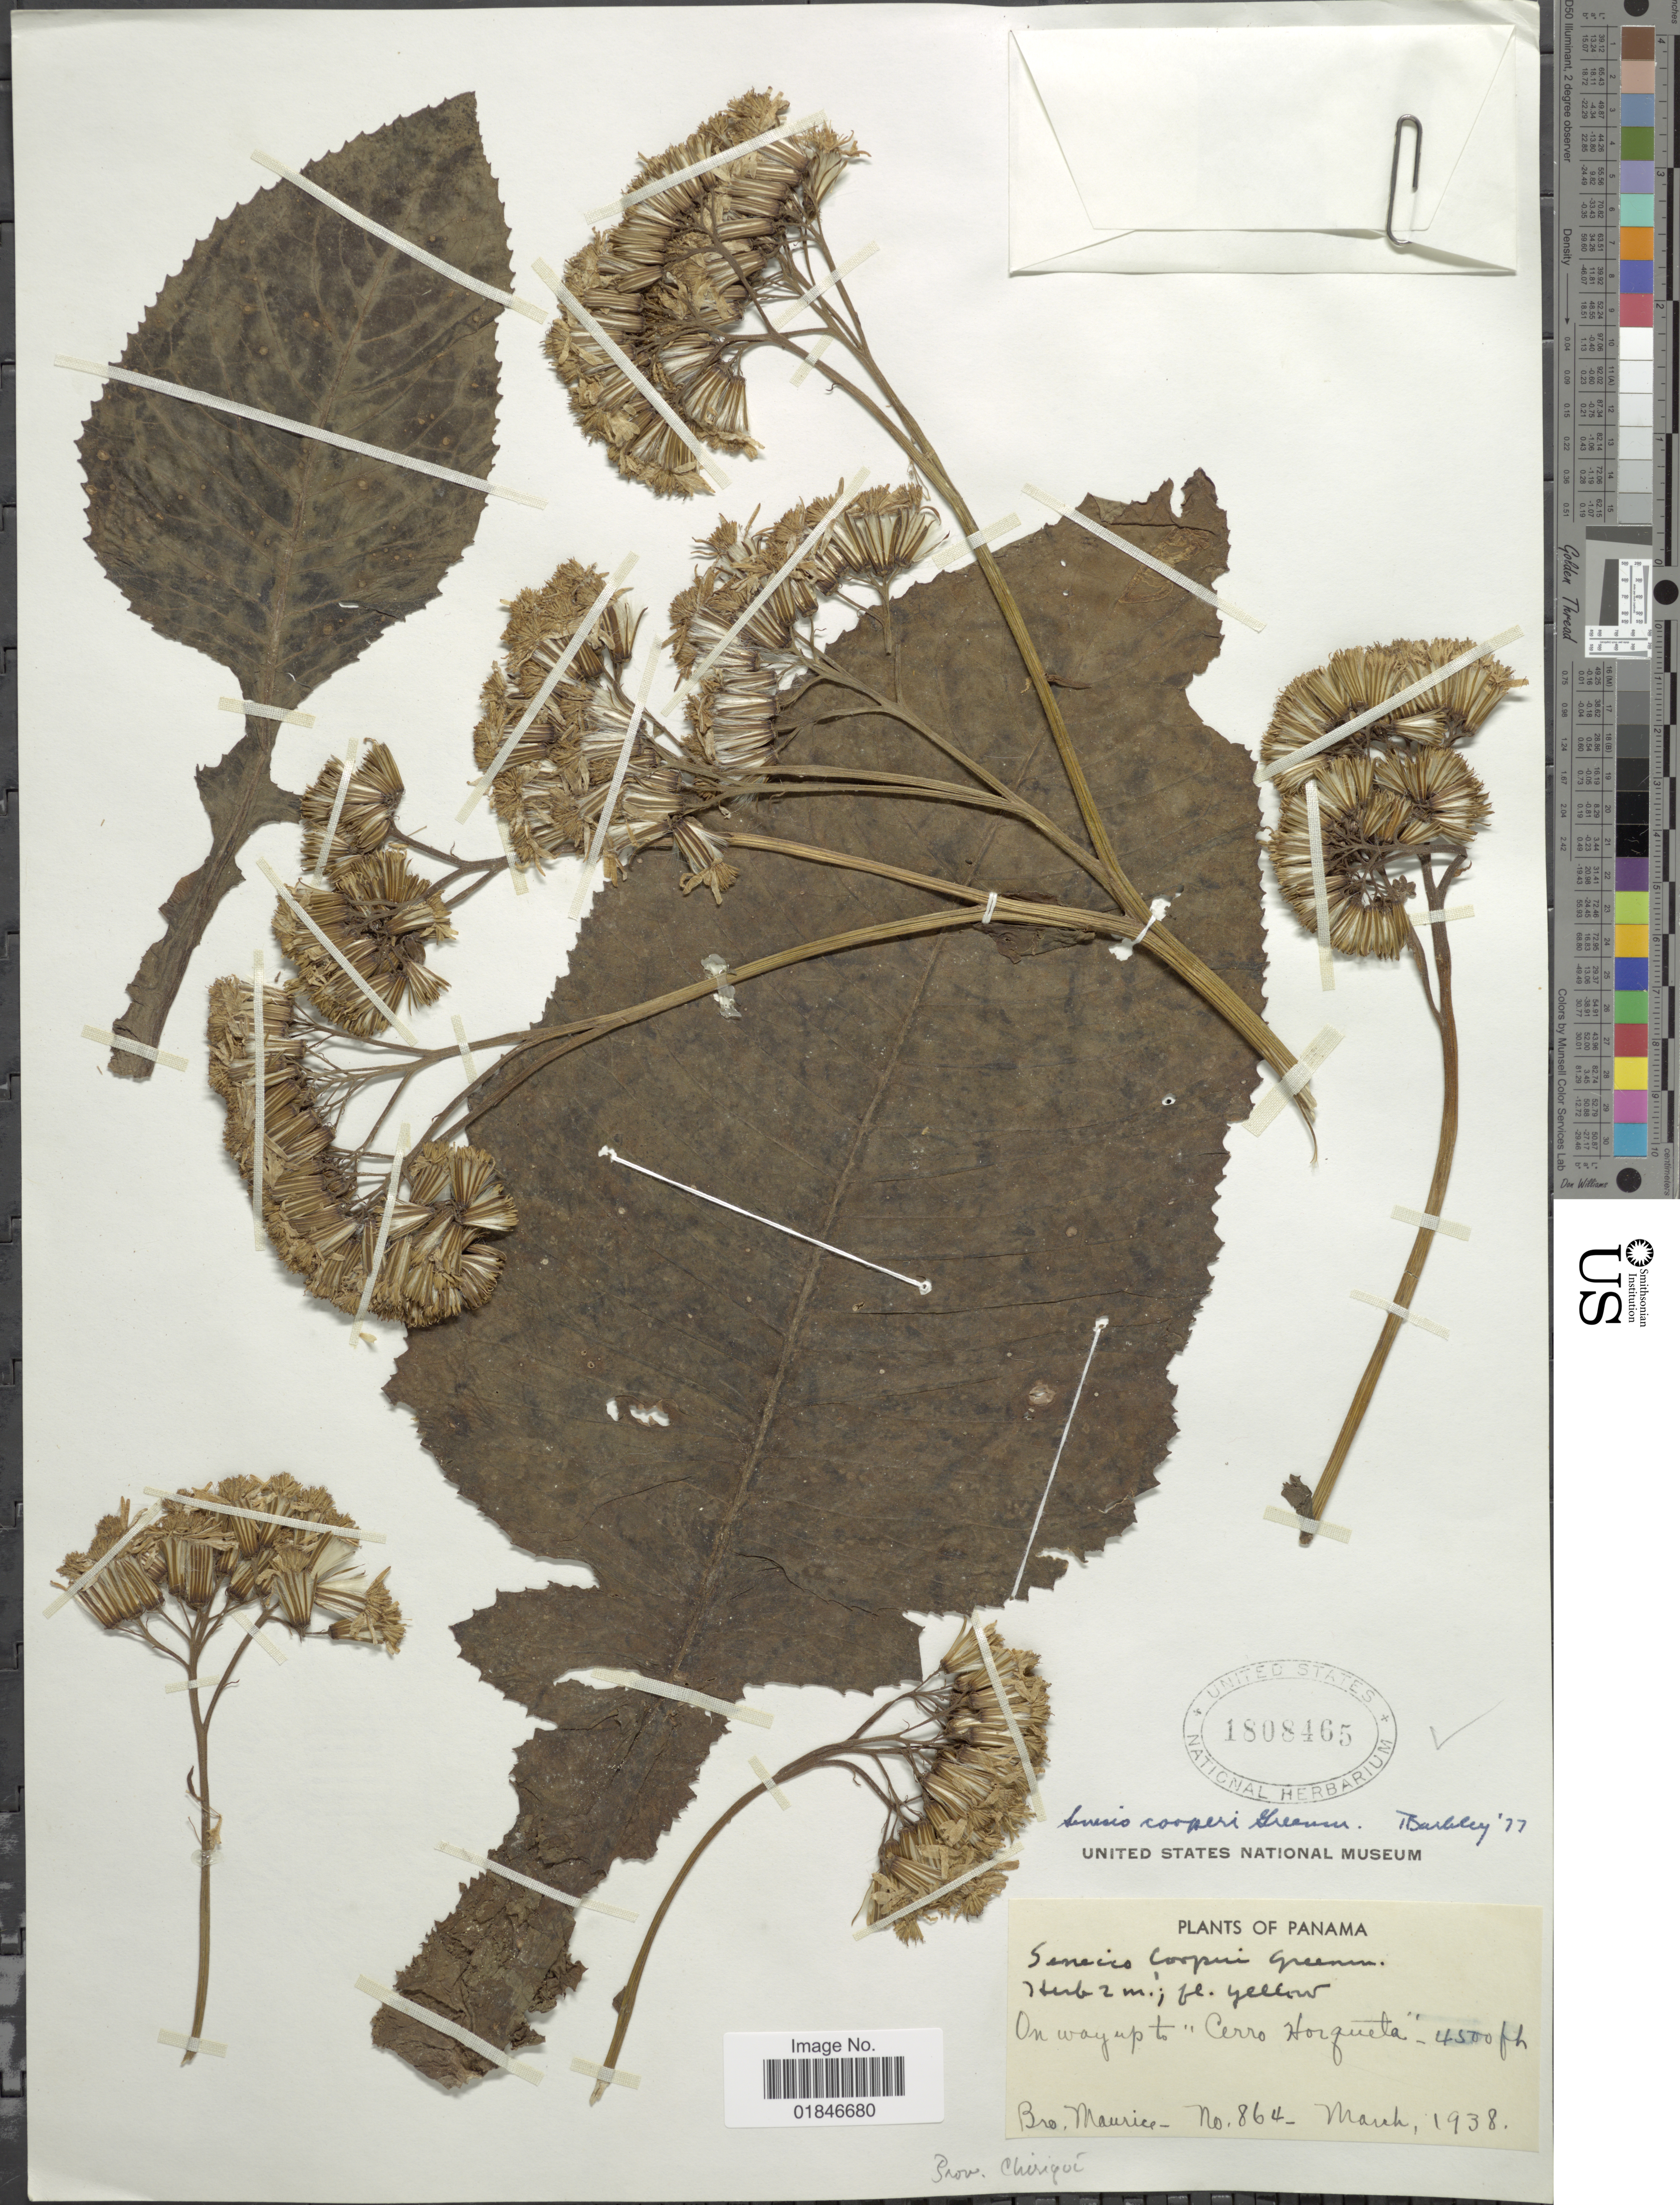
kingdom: Plantae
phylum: Tracheophyta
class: Magnoliopsida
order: Asterales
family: Asteraceae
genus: Jessea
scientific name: Jessea cooperi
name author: (Greenm.) H. Rob. & Cuatrec.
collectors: B. Maurice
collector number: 864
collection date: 1938-03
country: Panama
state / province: Chiriqui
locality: Prov. Chiriqui. On way up to "Cerro Horqueta".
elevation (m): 1372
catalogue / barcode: US 1808465